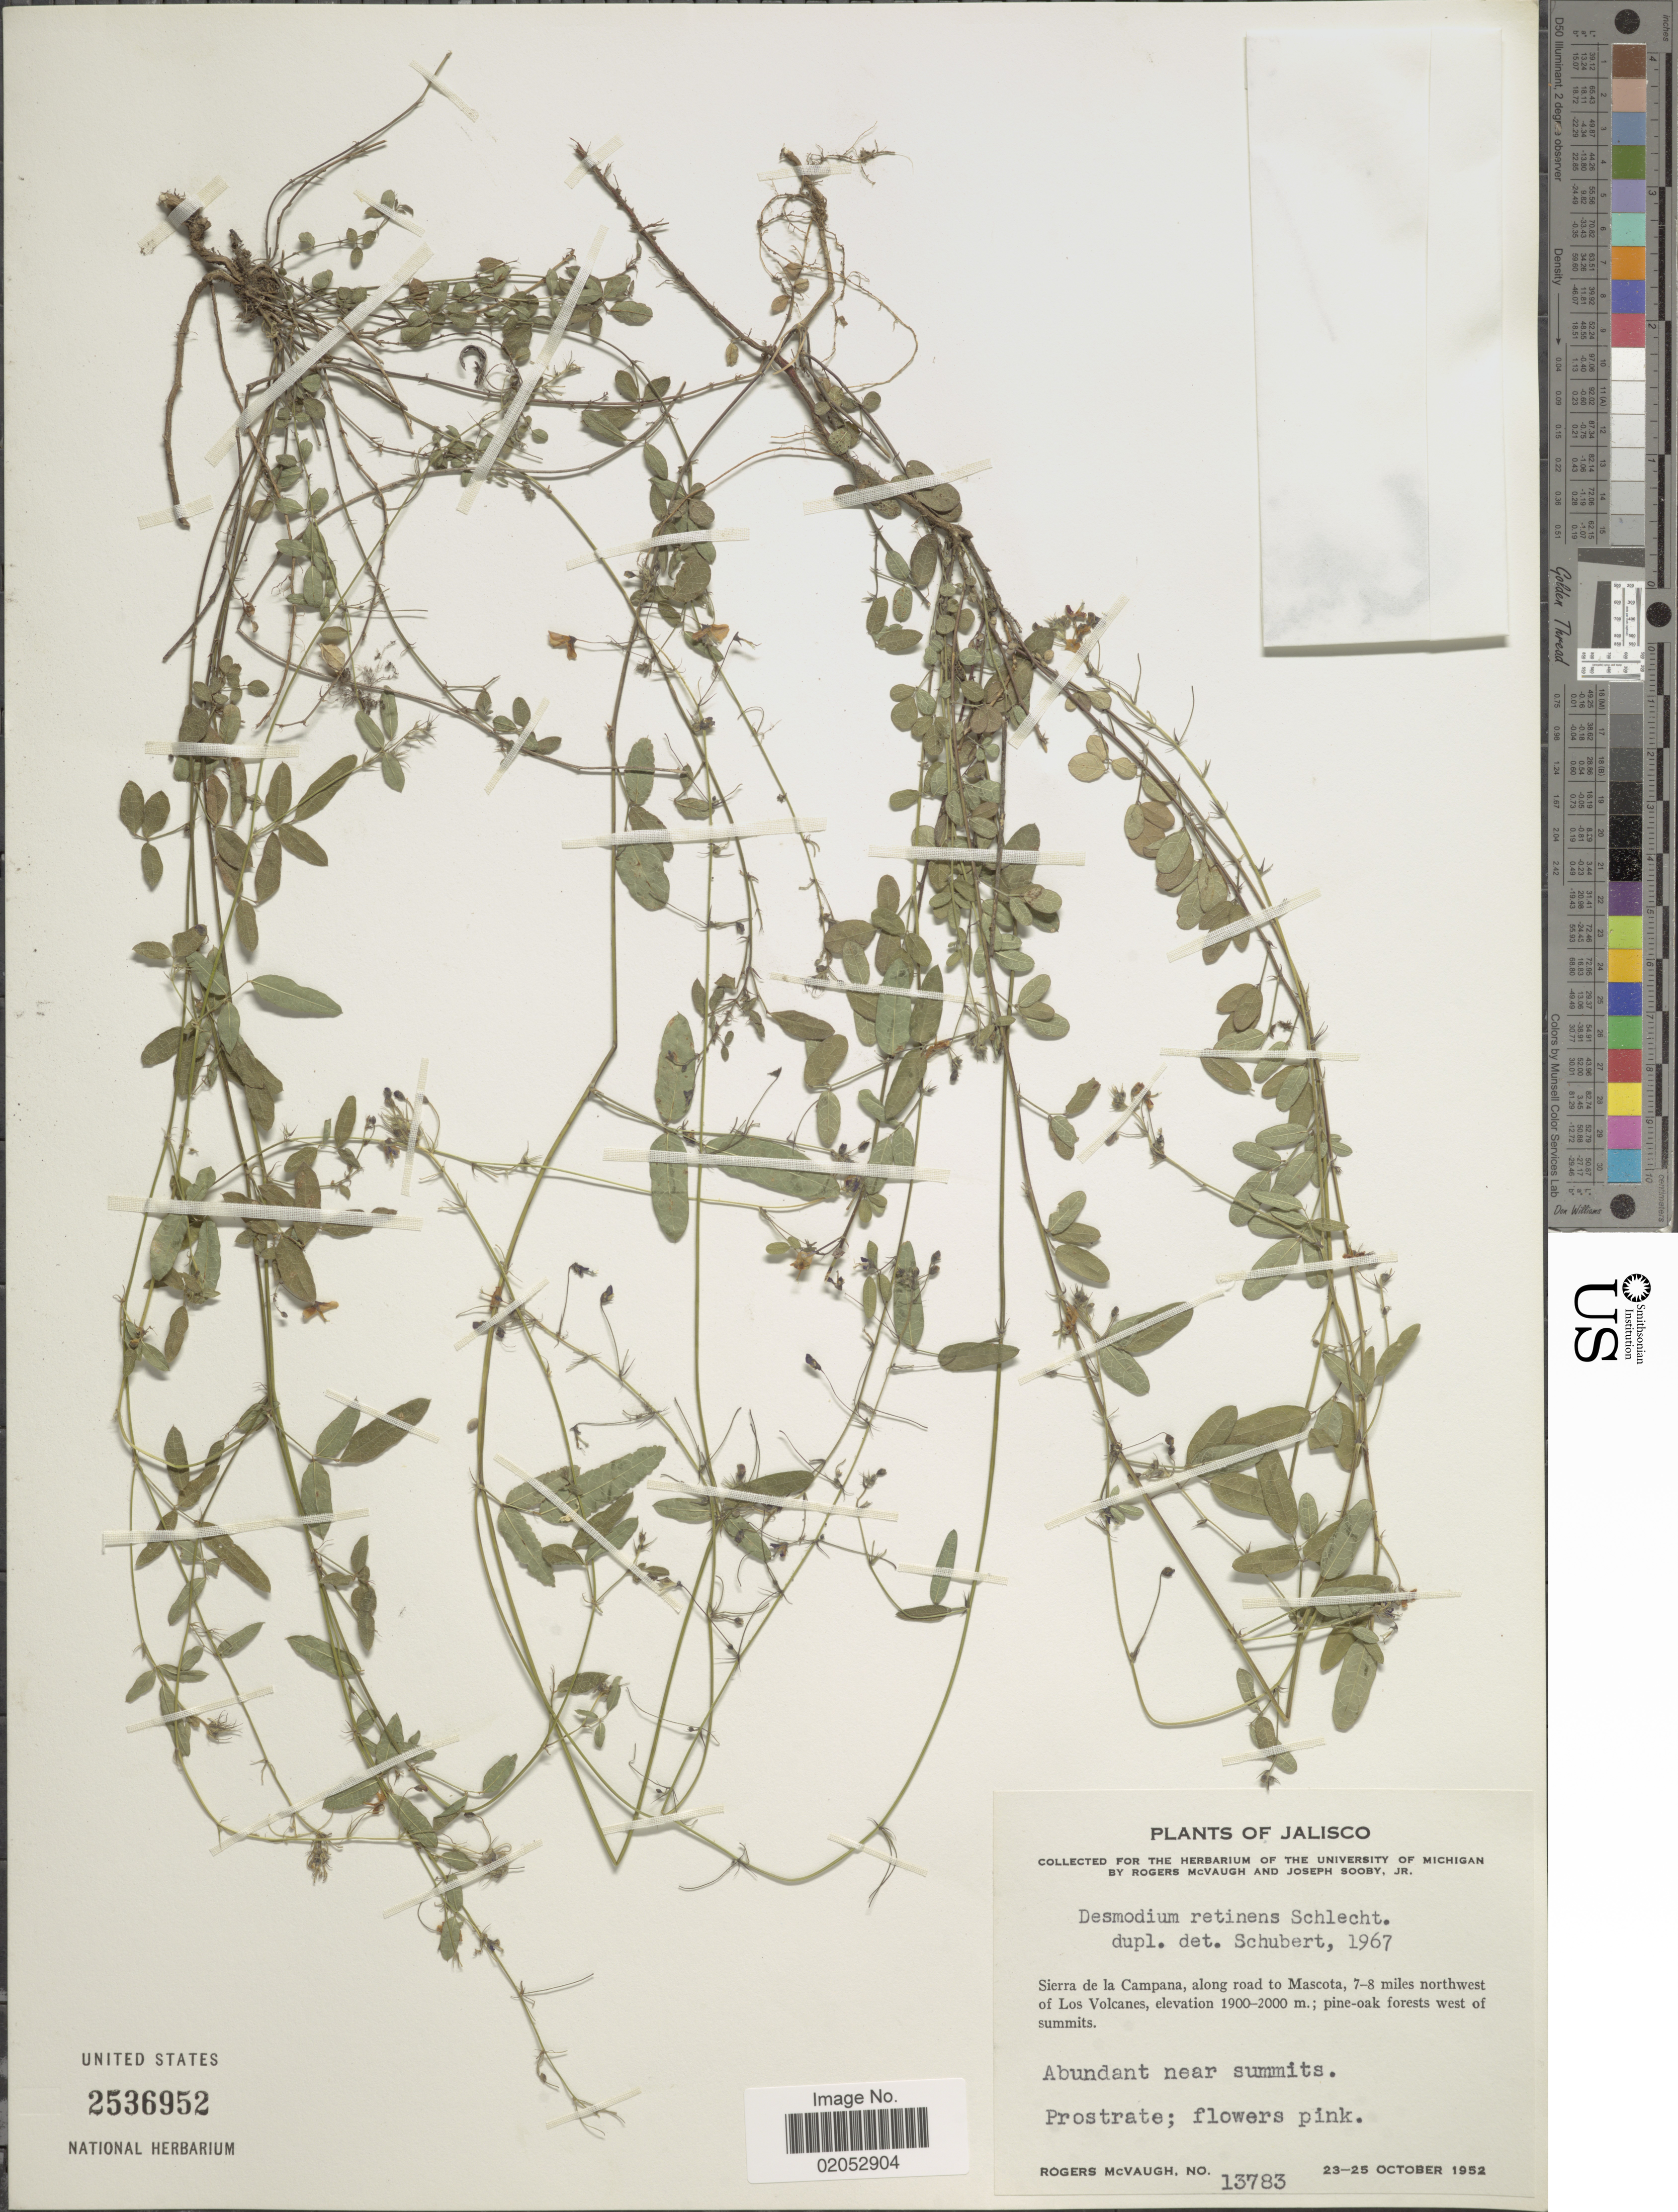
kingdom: Plantae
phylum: Tracheophyta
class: Magnoliopsida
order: Fabales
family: Fabaceae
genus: Desmodium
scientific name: Desmodium retinens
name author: Schltdl.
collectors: R. McVaugh & J. Sooby Jr.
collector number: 13783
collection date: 1952-10-23/1952-10-25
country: Mexico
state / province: Jalisco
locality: Sierra de la Campana, along road to Mascota, 7-8 iles northwest of Los Volcanes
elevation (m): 1900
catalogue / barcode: US 2536952